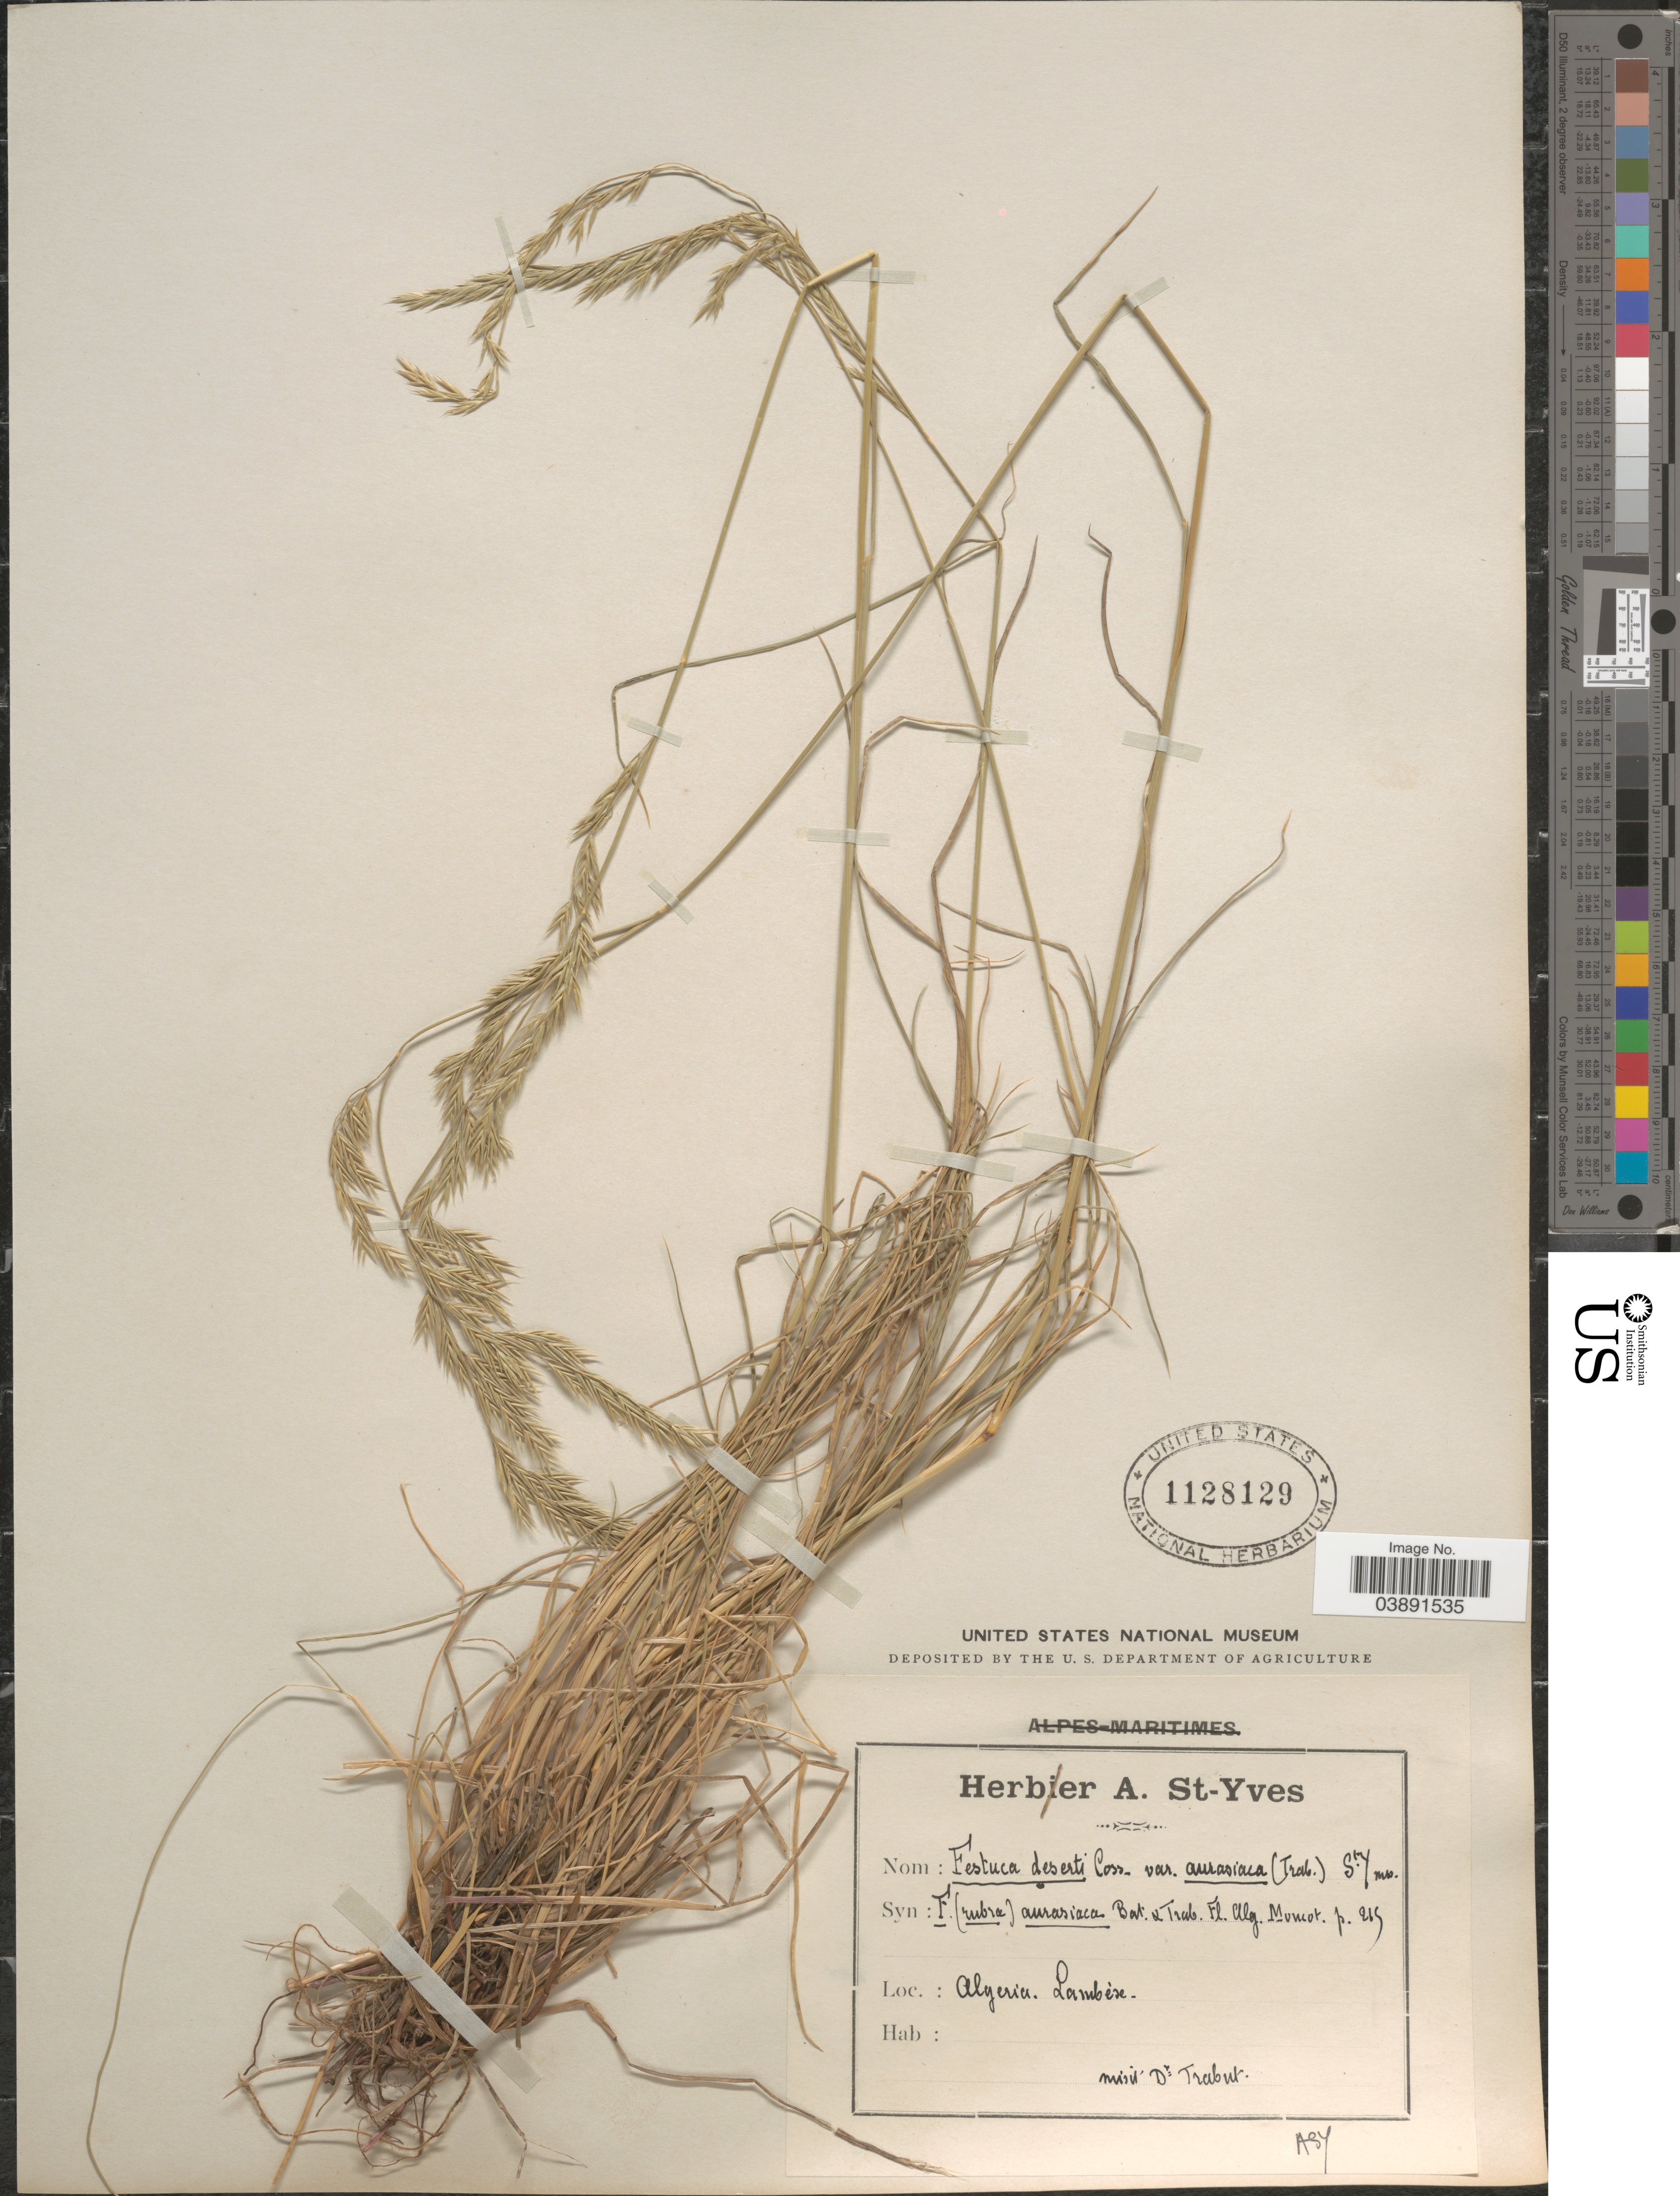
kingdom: Plantae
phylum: Tracheophyta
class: Liliopsida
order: Poales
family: Poaceae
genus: Festuca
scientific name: Festuca deserti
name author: (Coss. & Durieu) Batt. & Trab.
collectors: Trabut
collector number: A57*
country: Algeria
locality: Lambése.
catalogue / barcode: US 1128129